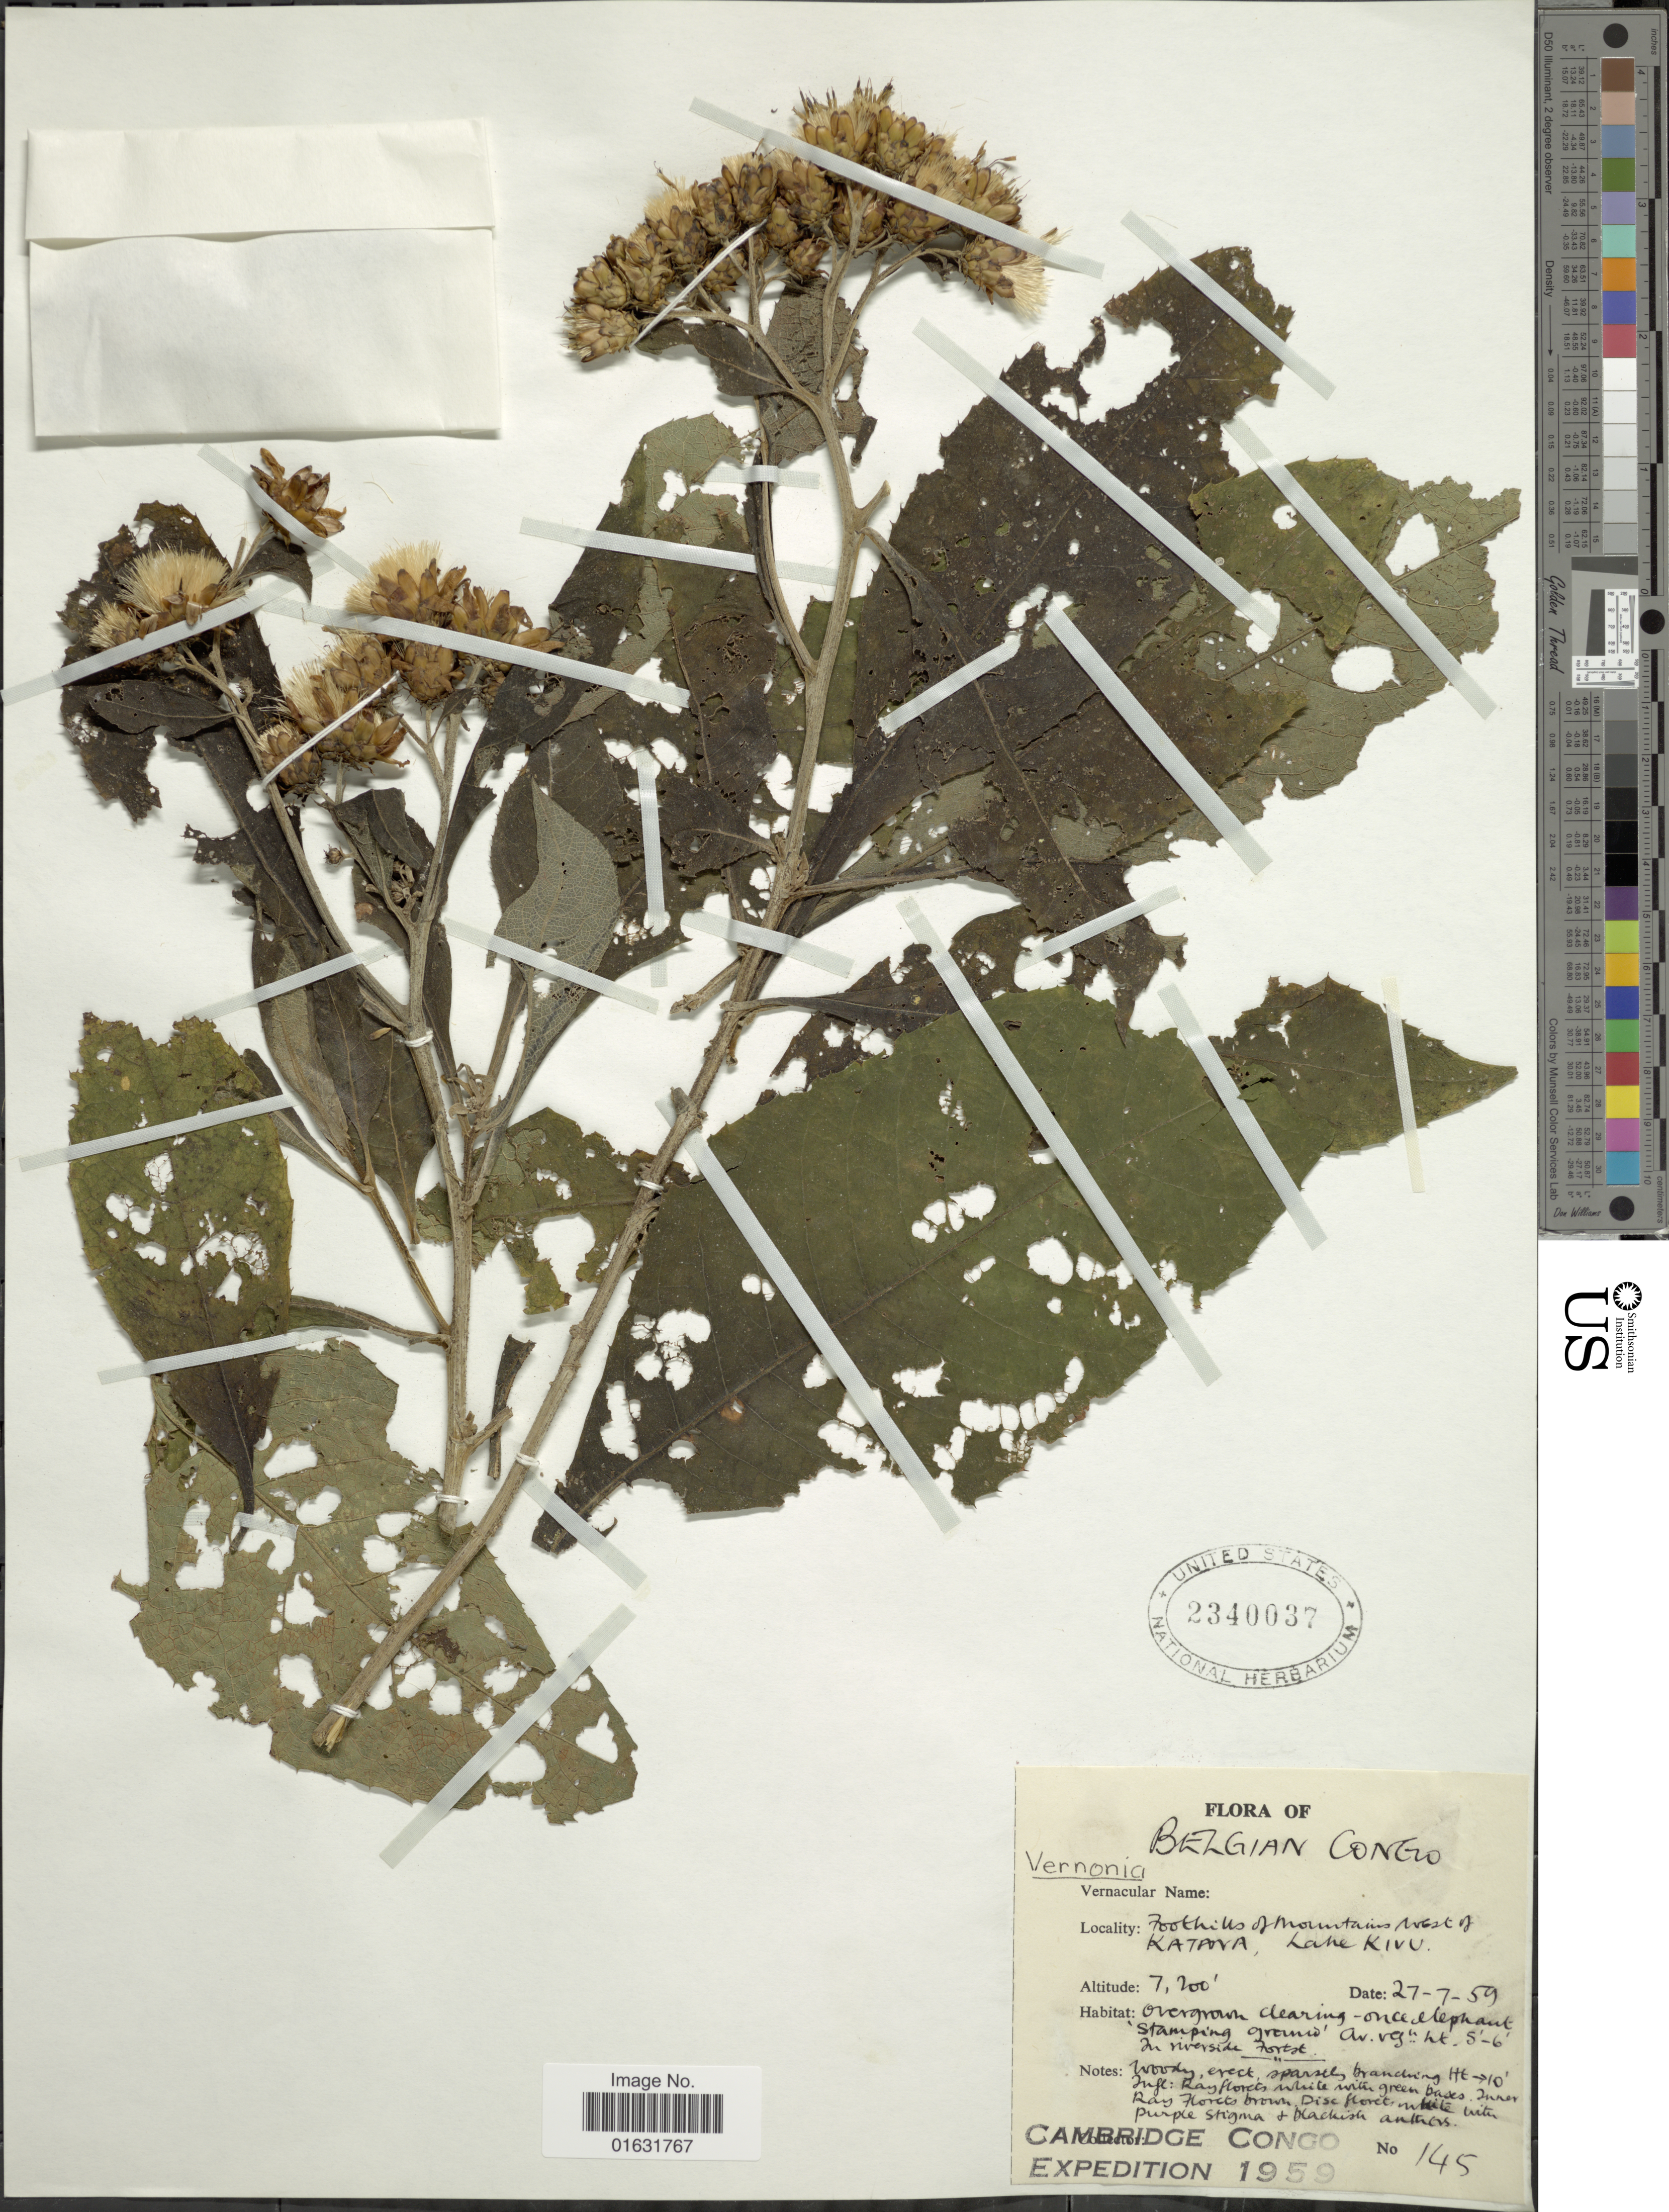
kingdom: Plantae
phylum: Tracheophyta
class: Magnoliopsida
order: Asterales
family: Asteraceae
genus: Baccharoides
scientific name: Baccharoides sp.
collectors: Cambridge Congo Expedition 1959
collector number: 145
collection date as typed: Transcribed d/m/y: 27/7/59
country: Congo, Democratic Republic of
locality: Belgian Congo, Foothills of Mountains west of Katana, Lake Kivu.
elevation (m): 2195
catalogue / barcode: US 2340037